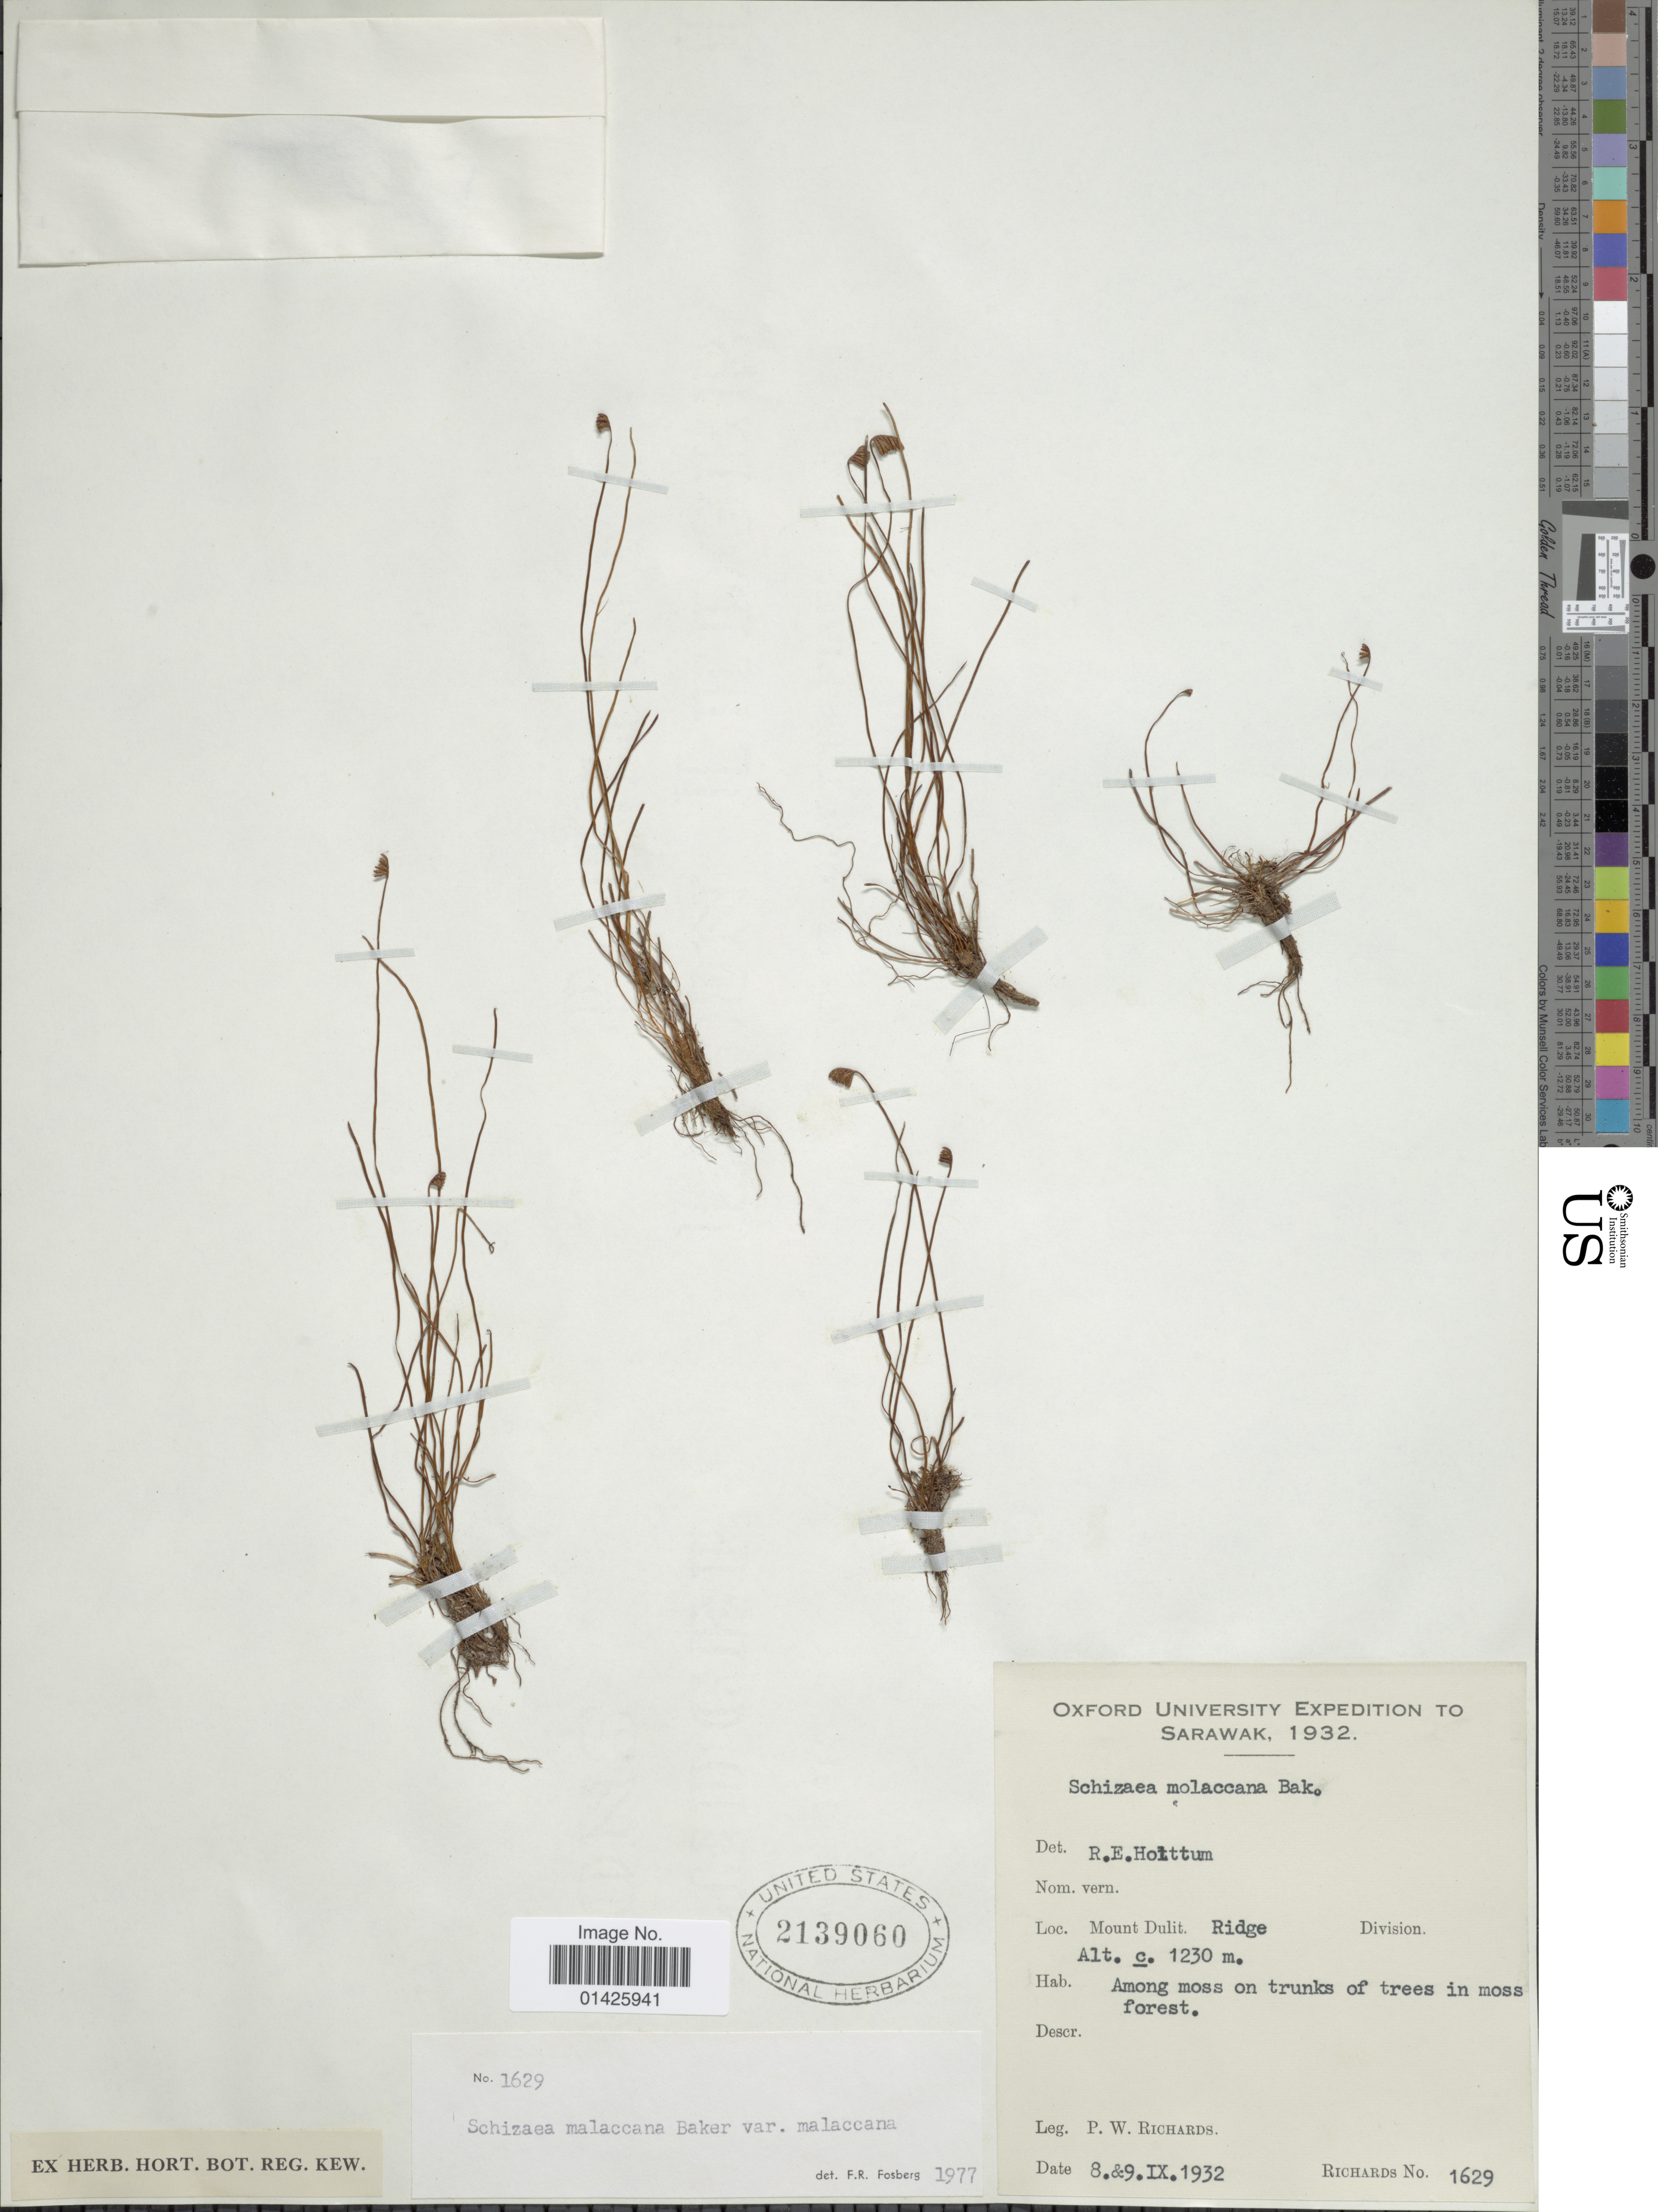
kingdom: Plantae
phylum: Tracheophyta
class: Polypodiopsida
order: Schizaeales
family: Schizaeaceae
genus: Schizaea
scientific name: Schizaea malaccana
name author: Baker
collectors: P. Richards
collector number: Richards 1629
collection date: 1932-09-08/1932-09-09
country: Malaysia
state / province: Sarawak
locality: Mount. Dulit, Ridge Division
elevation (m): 1230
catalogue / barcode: US 2139060